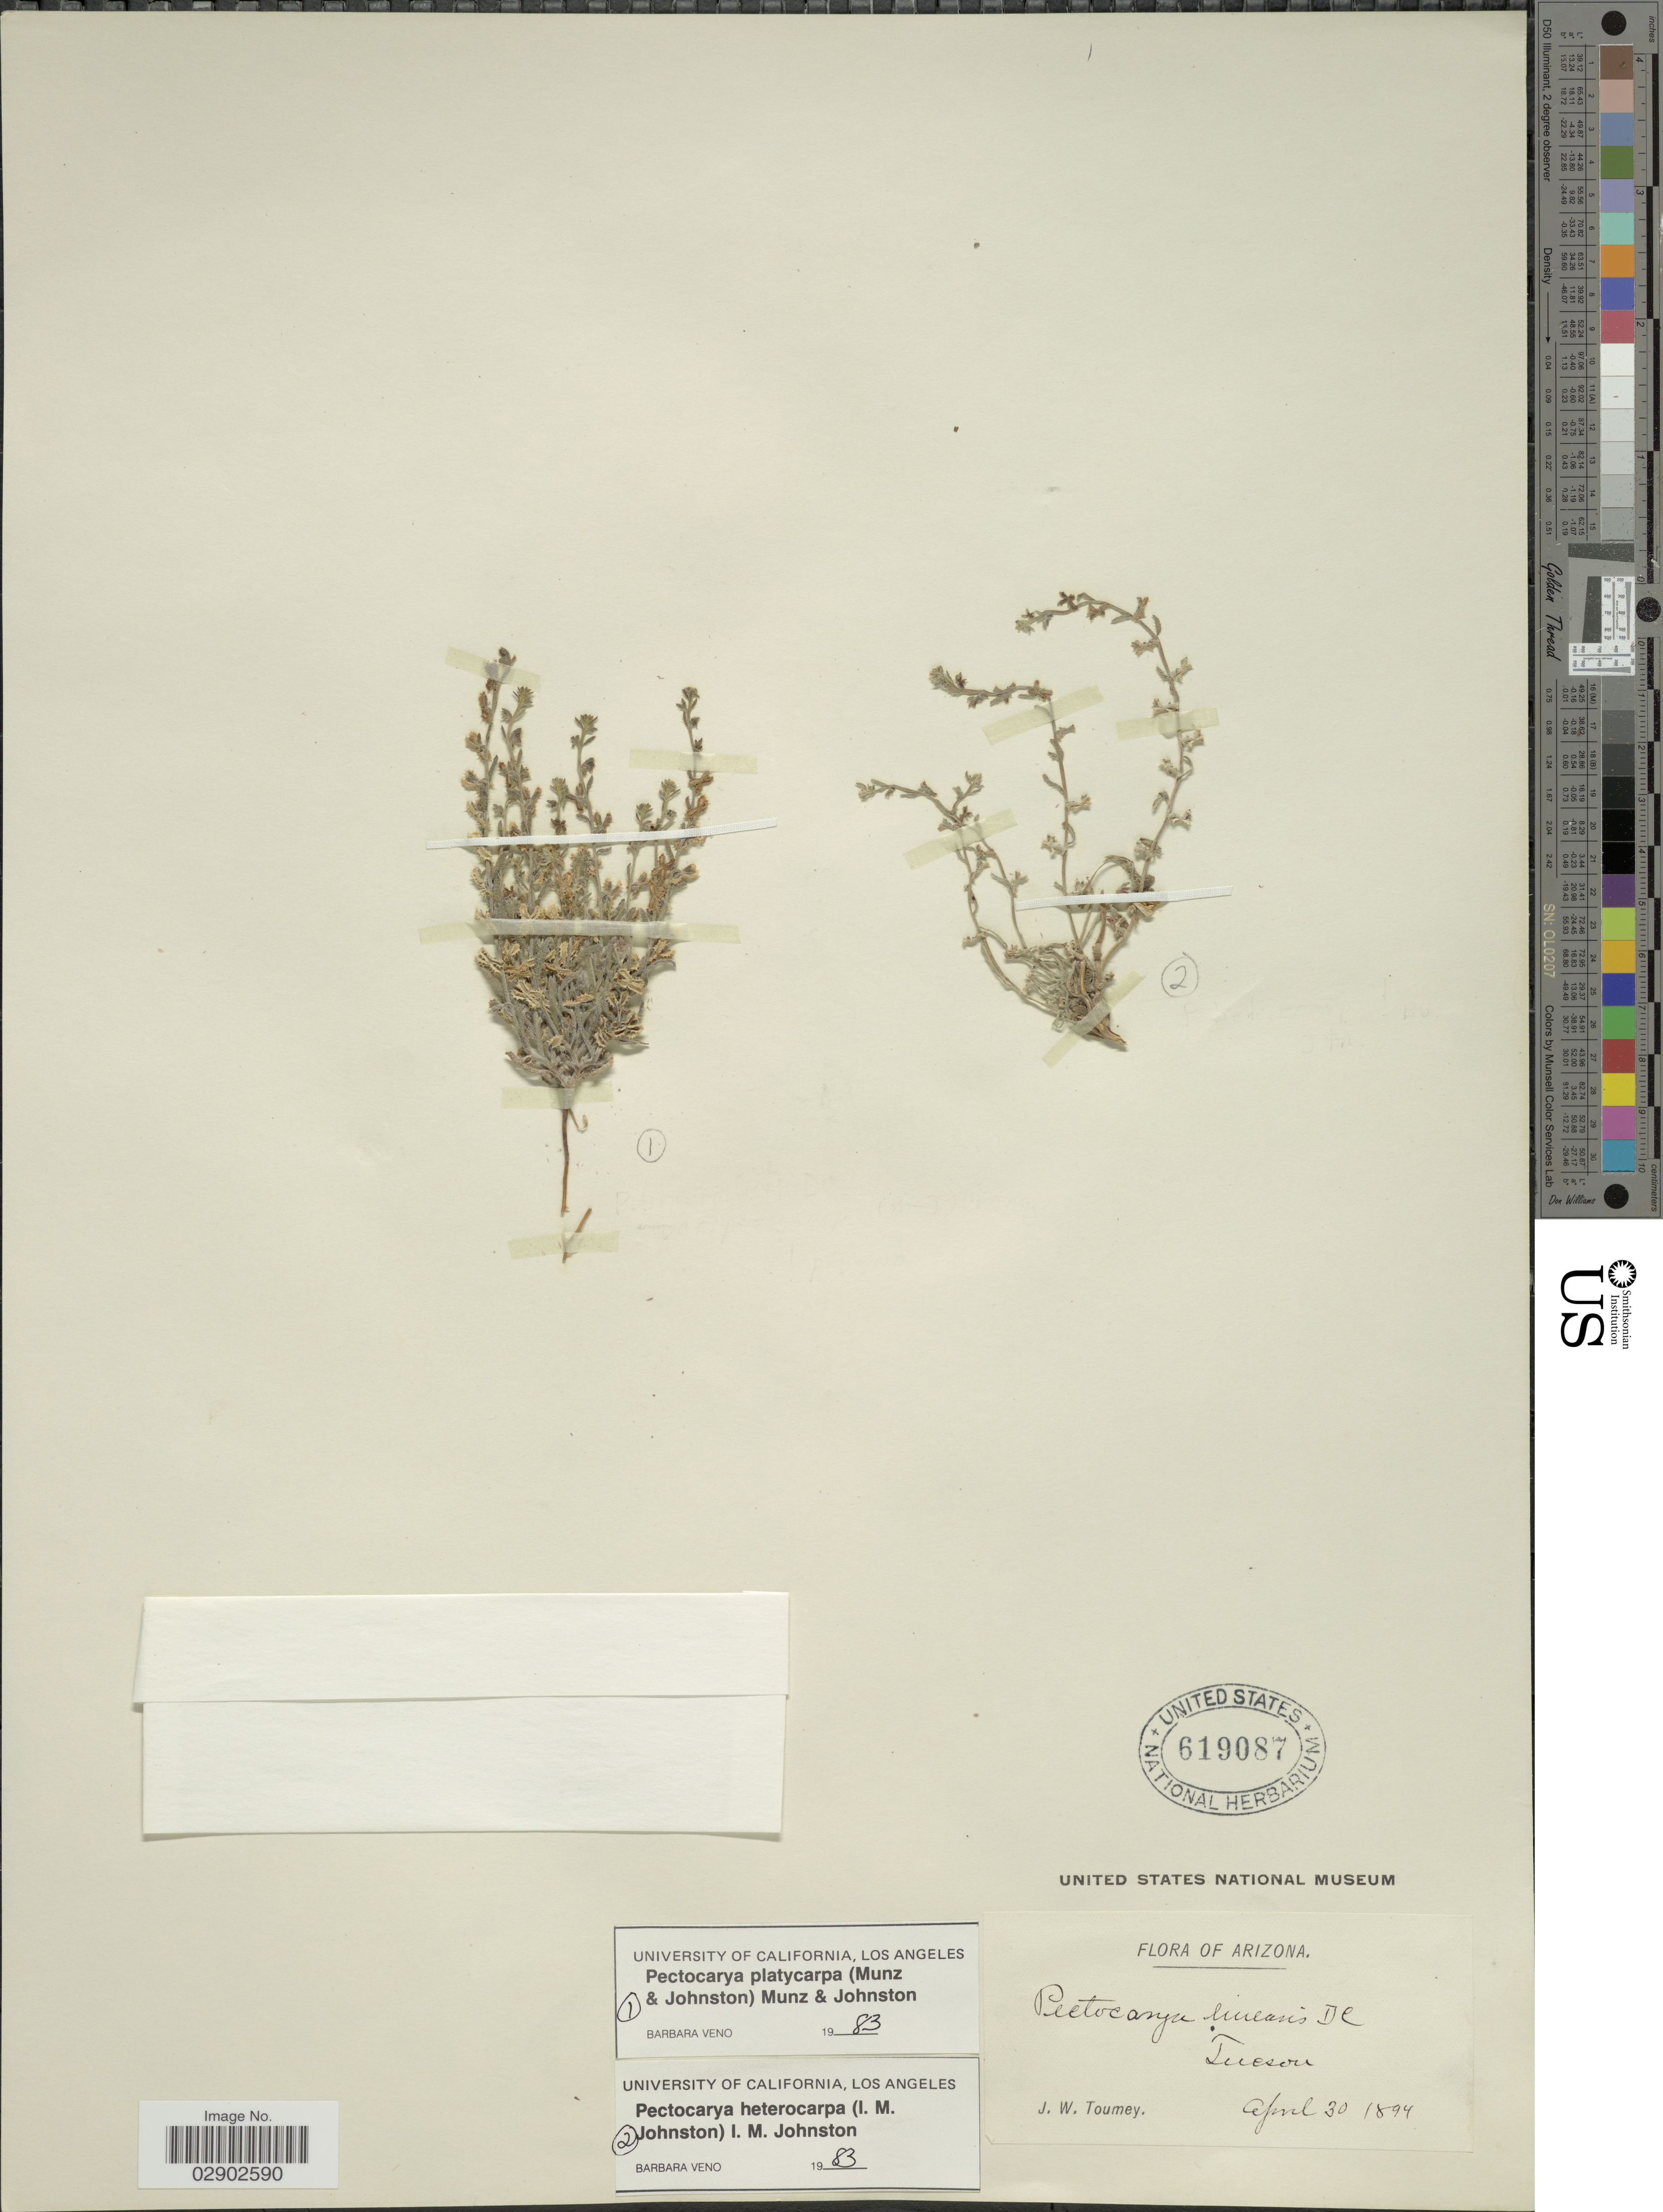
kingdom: Plantae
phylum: Tracheophyta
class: Magnoliopsida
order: Boraginales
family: Boraginaceae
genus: Pectocarya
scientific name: Pectocarya linearis var. platycarpa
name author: (Munz & I.M. Johnst.) Cronq.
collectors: J. W. Toumey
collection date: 1894-04-30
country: United States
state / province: Arizona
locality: Tucson.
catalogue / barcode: US 619087